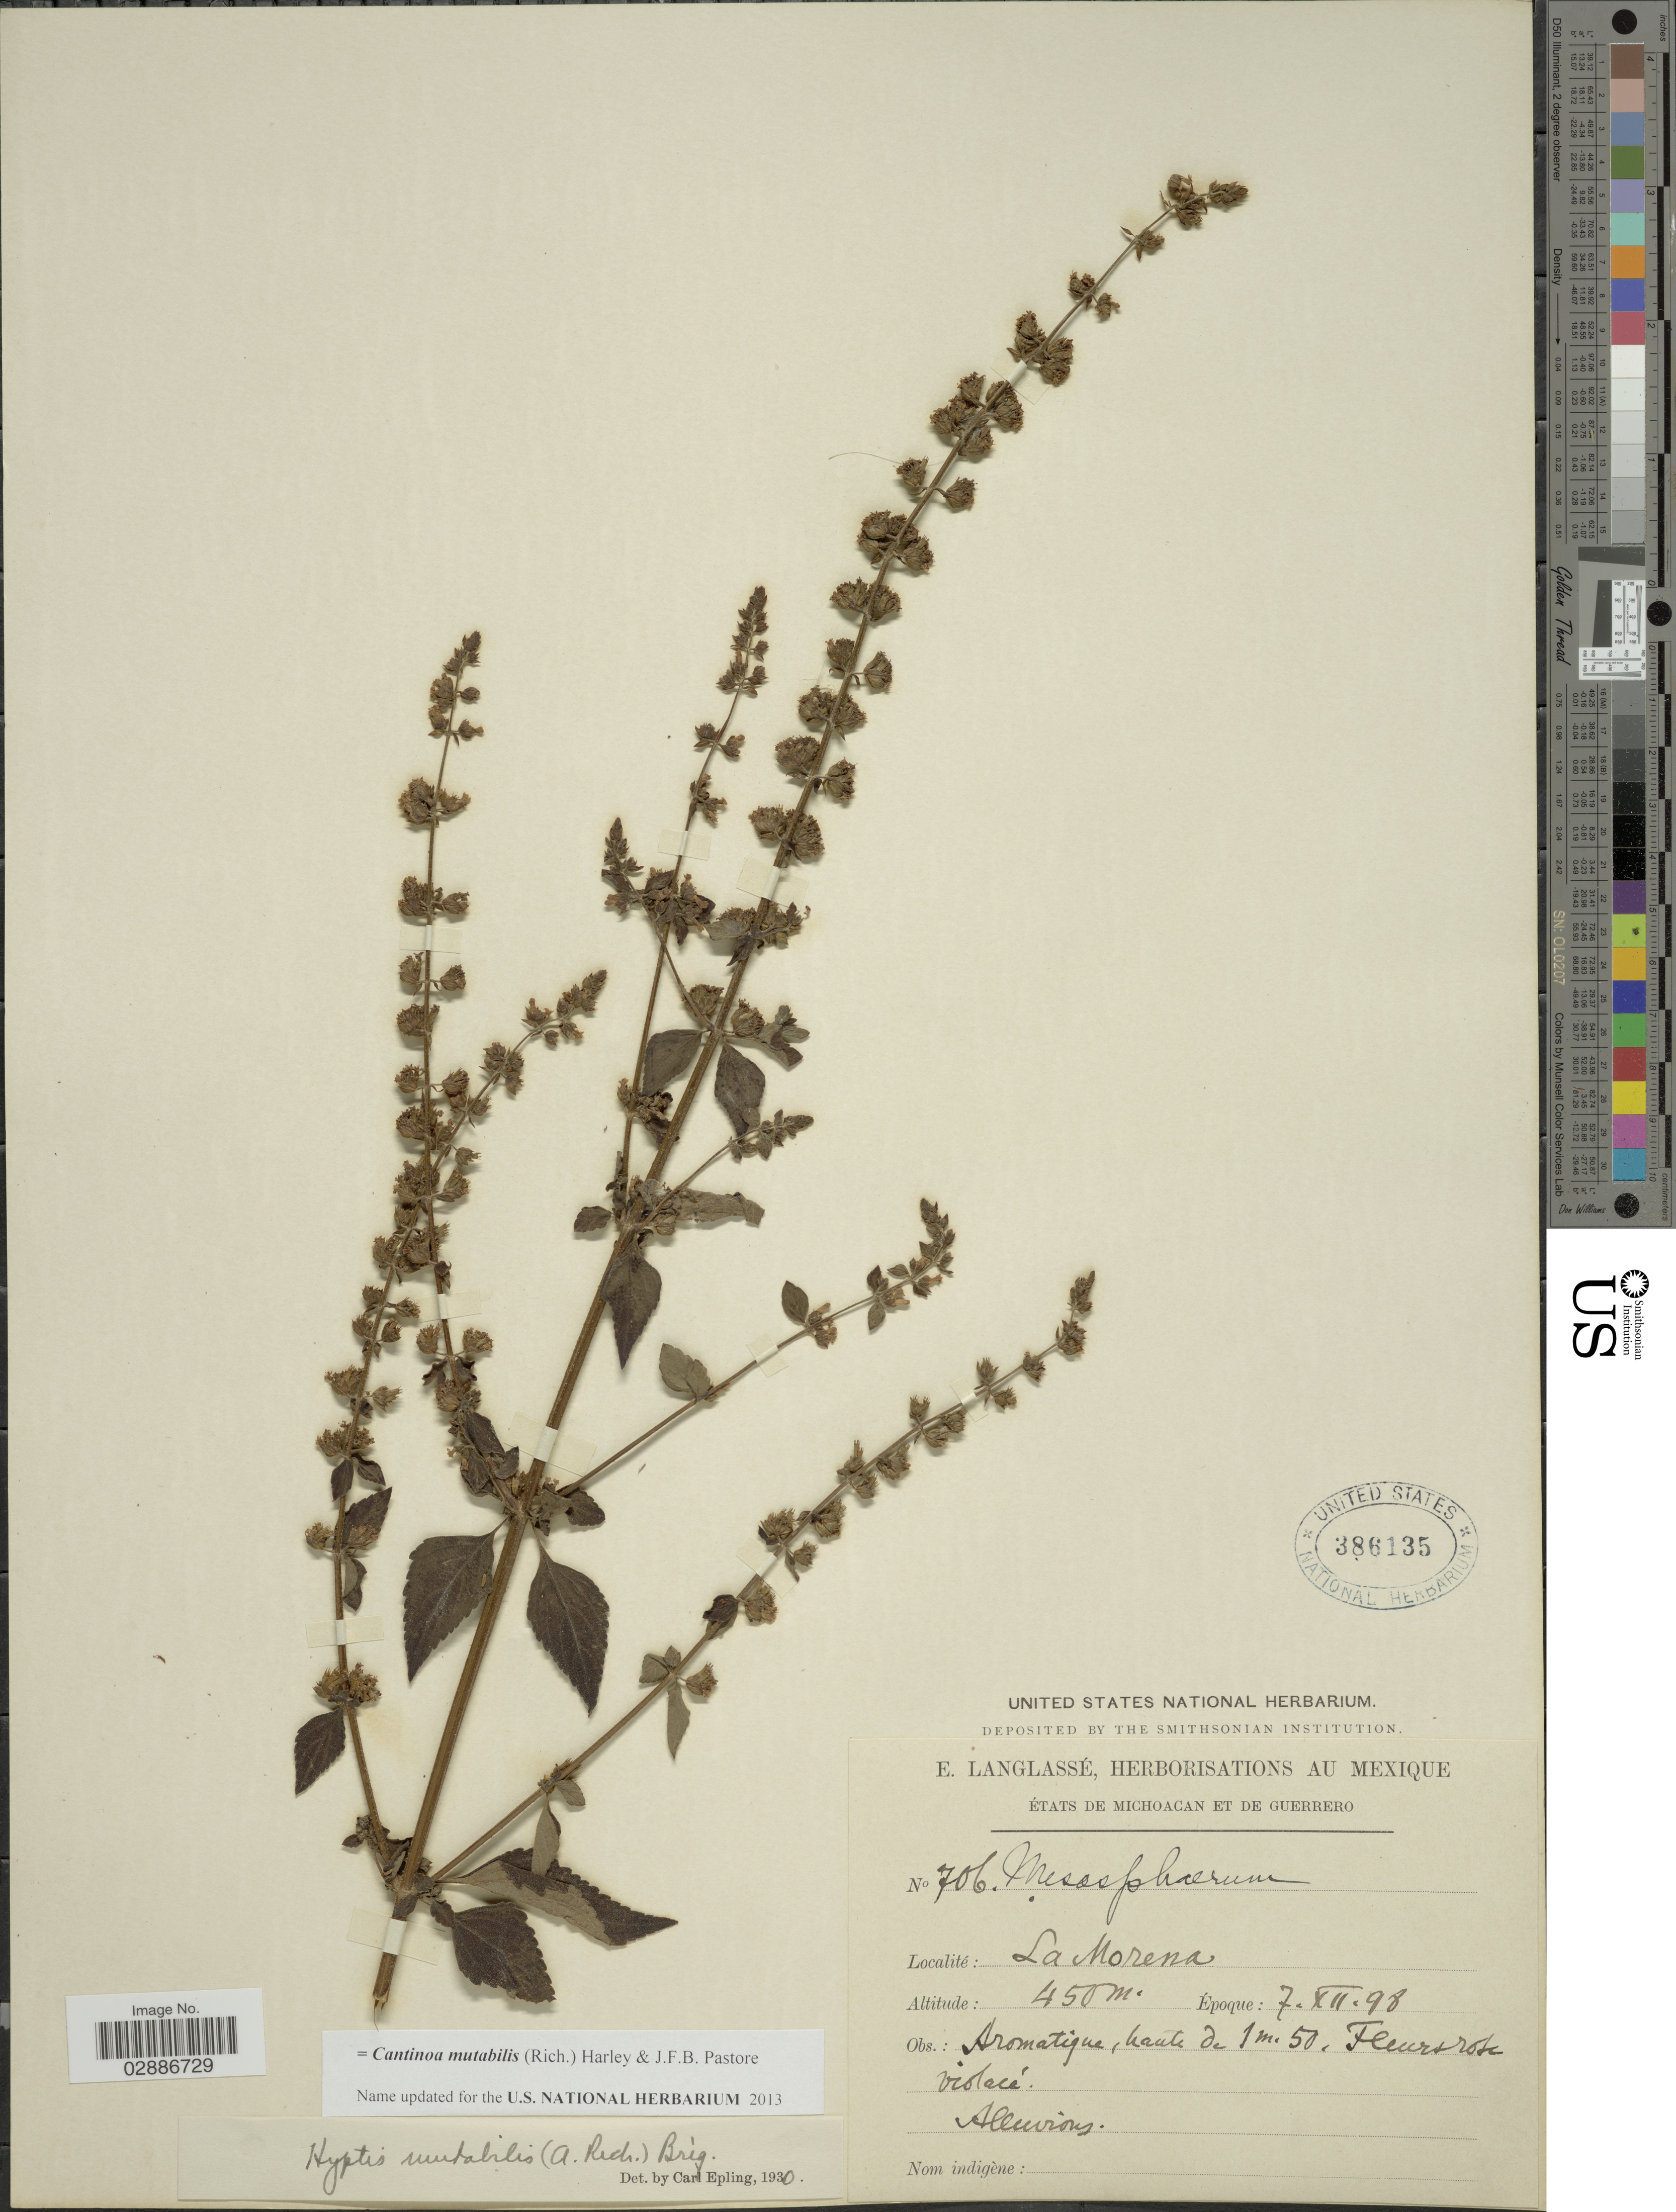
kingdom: Plantae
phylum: Tracheophyta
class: Magnoliopsida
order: Lamiales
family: Lamiaceae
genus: Cantinoa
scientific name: Cantinoa mutabilis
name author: (Epling) Harley & J.F.B. Pastore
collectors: E. Langlassé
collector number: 706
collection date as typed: Transcribed d/m/y: 7/12/98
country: Mexico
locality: États de Michoacan et de Guerrero. La Morena.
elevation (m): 450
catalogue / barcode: US 386135